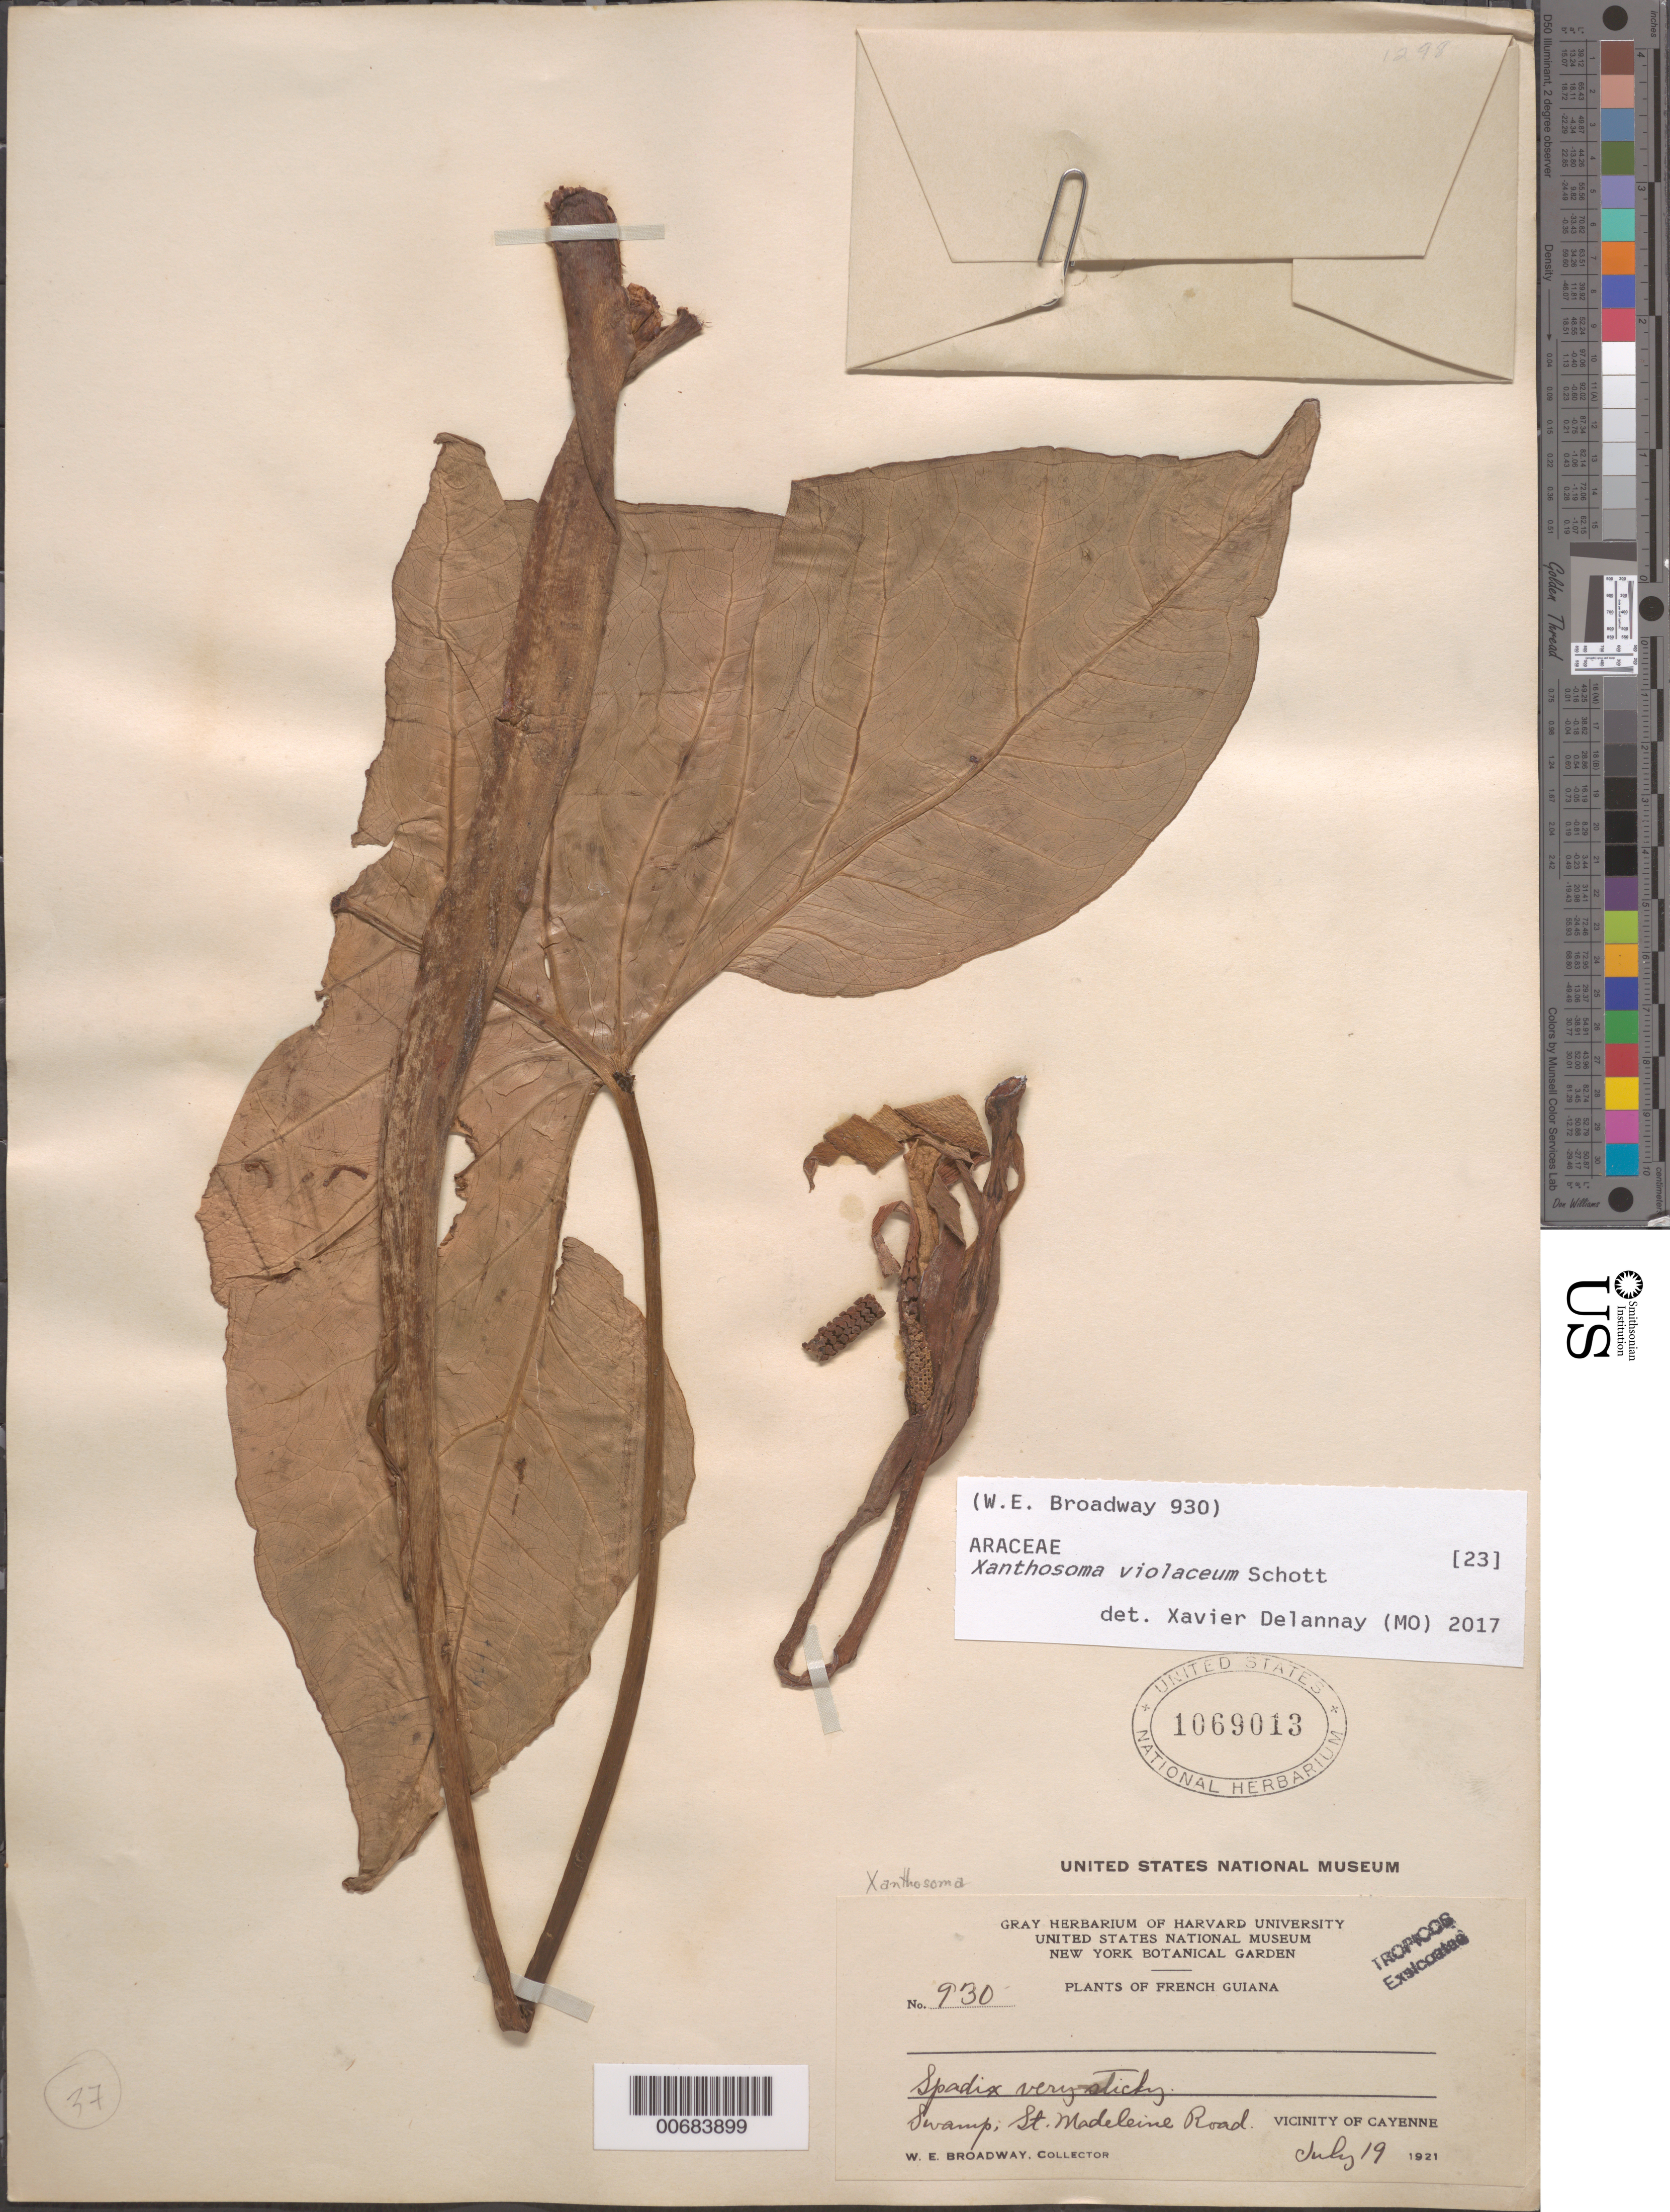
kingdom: Plantae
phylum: Tracheophyta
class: Liliopsida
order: Alismatales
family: Araceae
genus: Xanthosoma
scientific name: Xanthosoma violaceum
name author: Schott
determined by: Delannay, Xavier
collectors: W. E. Broadway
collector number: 930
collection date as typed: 19-Jul-21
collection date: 1921-07-19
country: French Guiana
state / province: Cayenne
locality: Cayenne, vic., St. Madeleine Road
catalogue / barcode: US 1069013